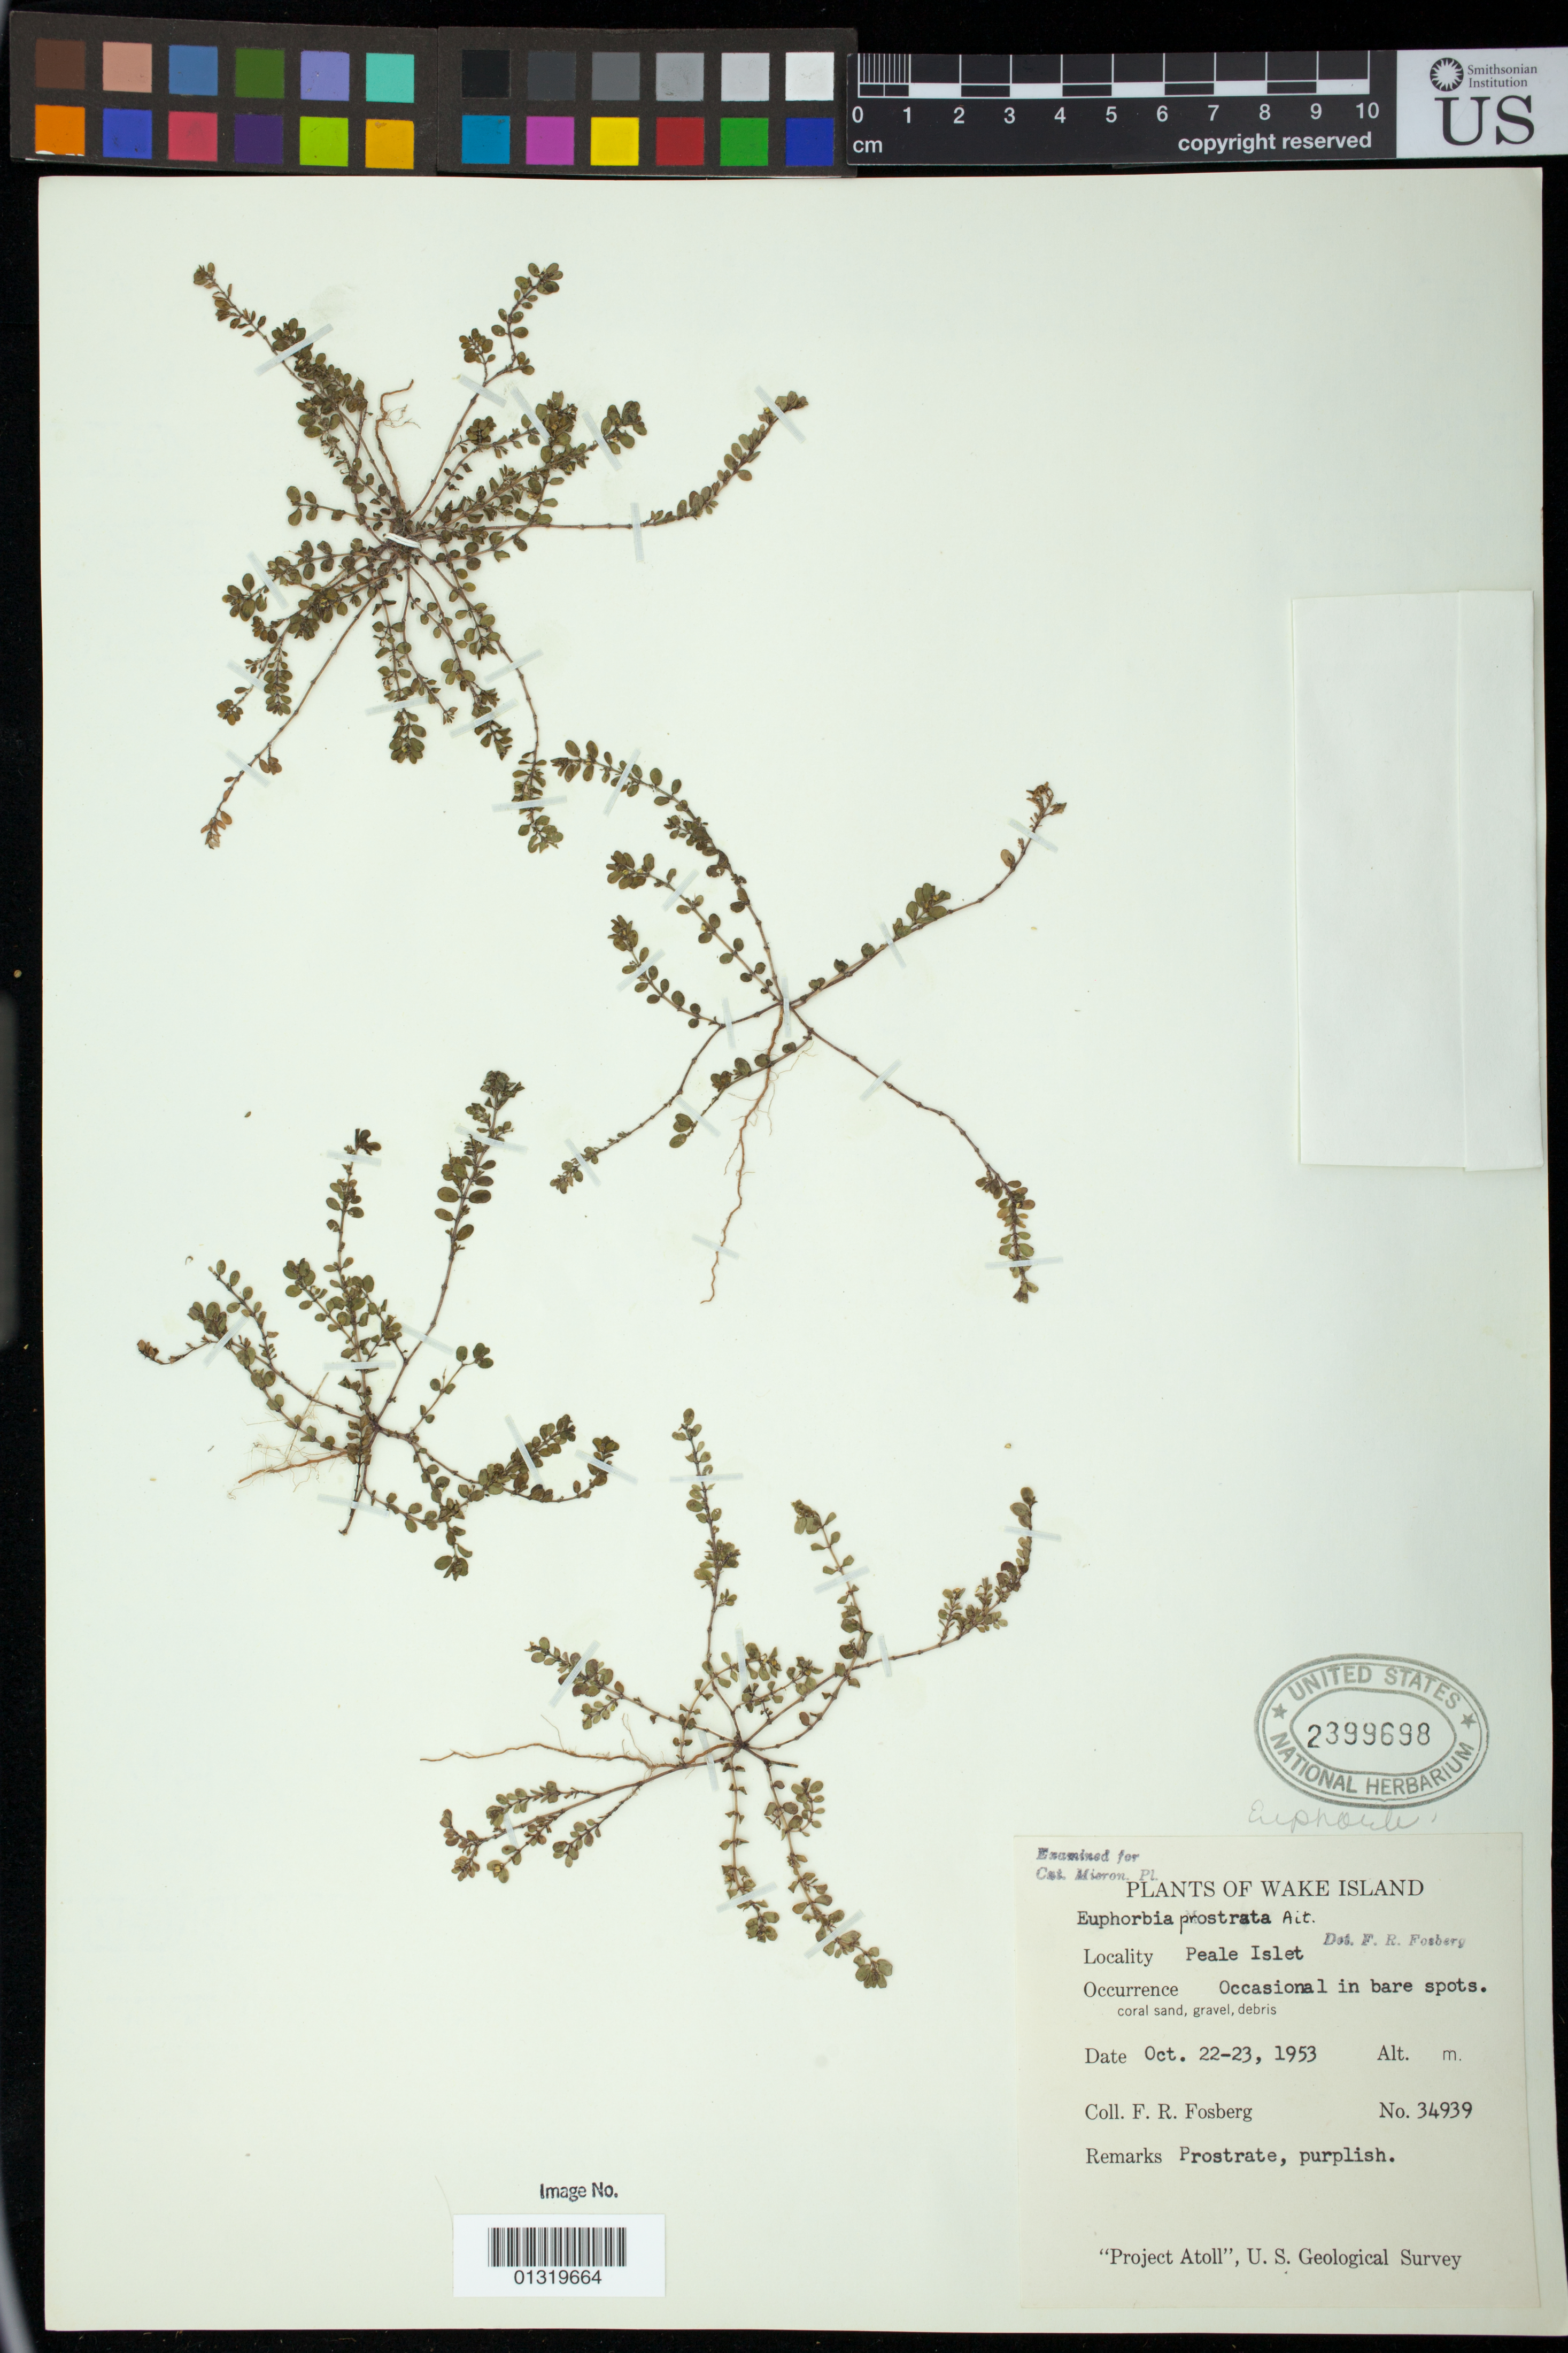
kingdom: Plantae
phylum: Tracheophyta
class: Magnoliopsida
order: Malpighiales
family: Euphorbiaceae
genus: Euphorbia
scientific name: Euphorbia prostrata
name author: Aiton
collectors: F. R. Fosberg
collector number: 34939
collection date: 1953-10-22/1953-10-23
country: U.S. Administered Pacific Islands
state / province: Wake Island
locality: Peale Islet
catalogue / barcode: US 2399698